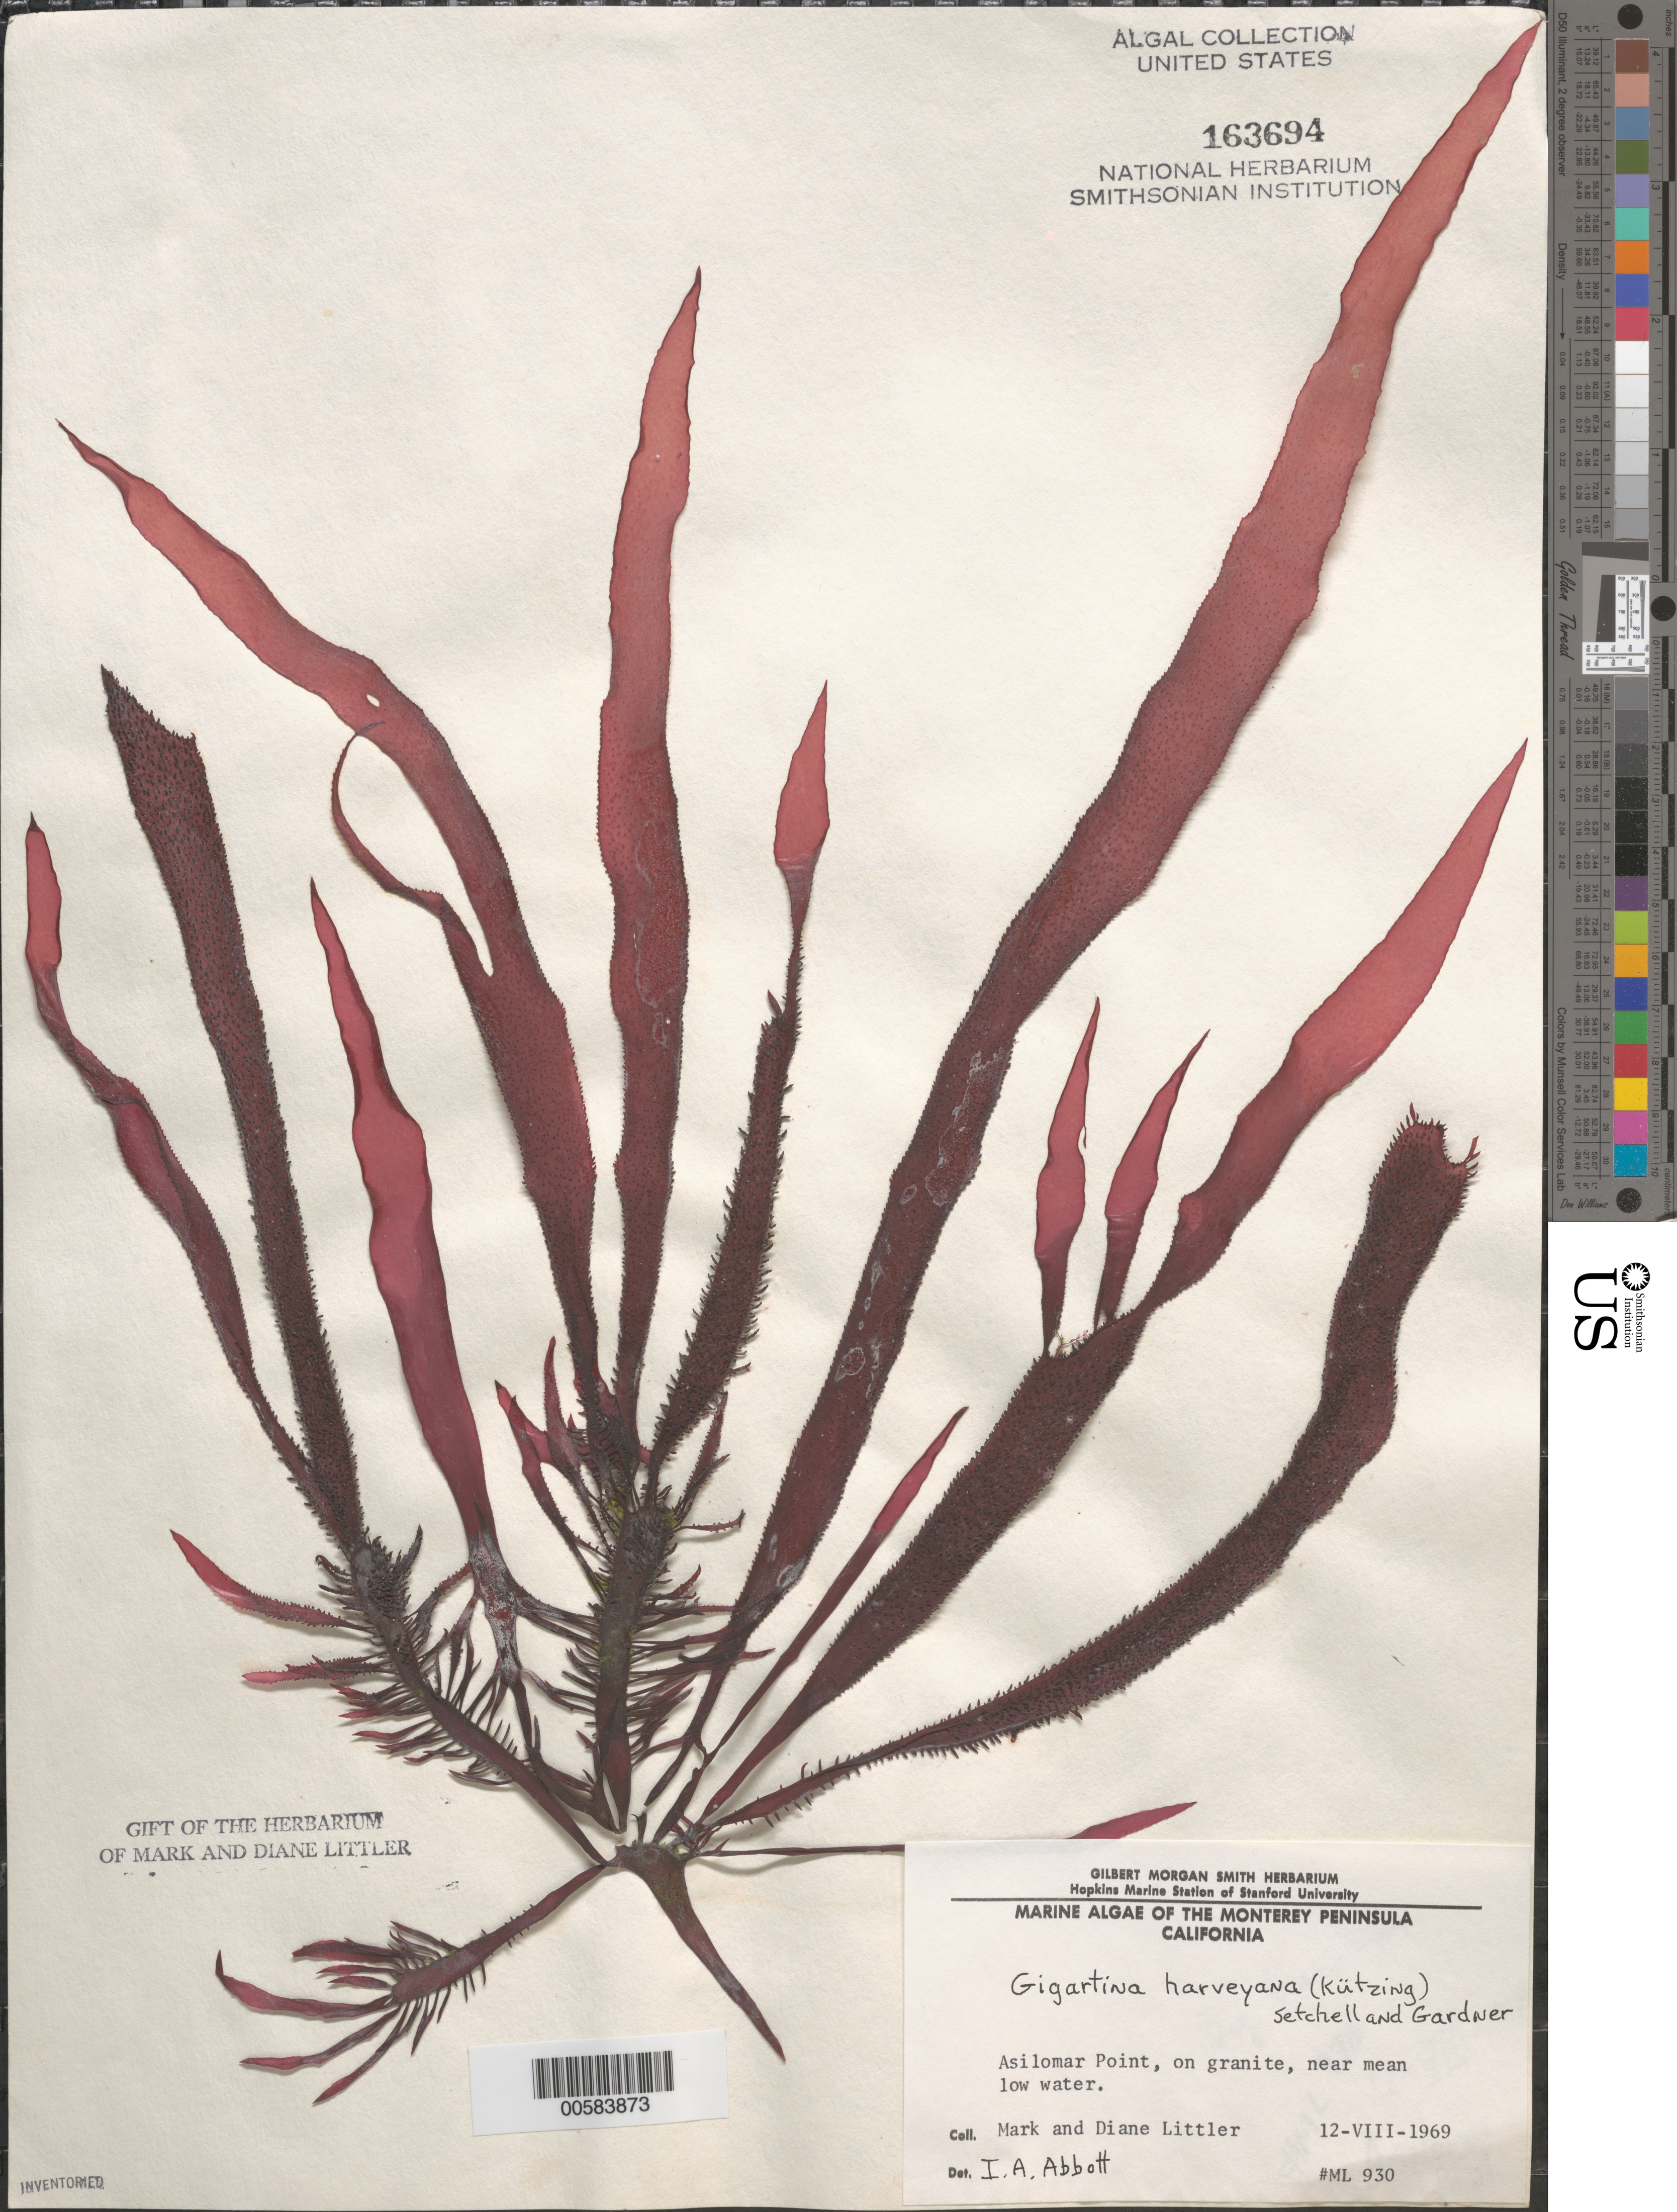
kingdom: Plantae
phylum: Rhodophyta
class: Florideophyceae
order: Gigartinales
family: Gigartinaceae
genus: Chondracanthus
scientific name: Chondracanthus harveyanus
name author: (Kütz.) Guiry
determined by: Algae name updating Project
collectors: M. M. Littler & D. S. Littler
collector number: ML 930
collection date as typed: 12 Aug 1969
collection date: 1969-08-12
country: United States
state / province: California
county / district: Monterey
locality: Asilomar Point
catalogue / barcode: US 163694